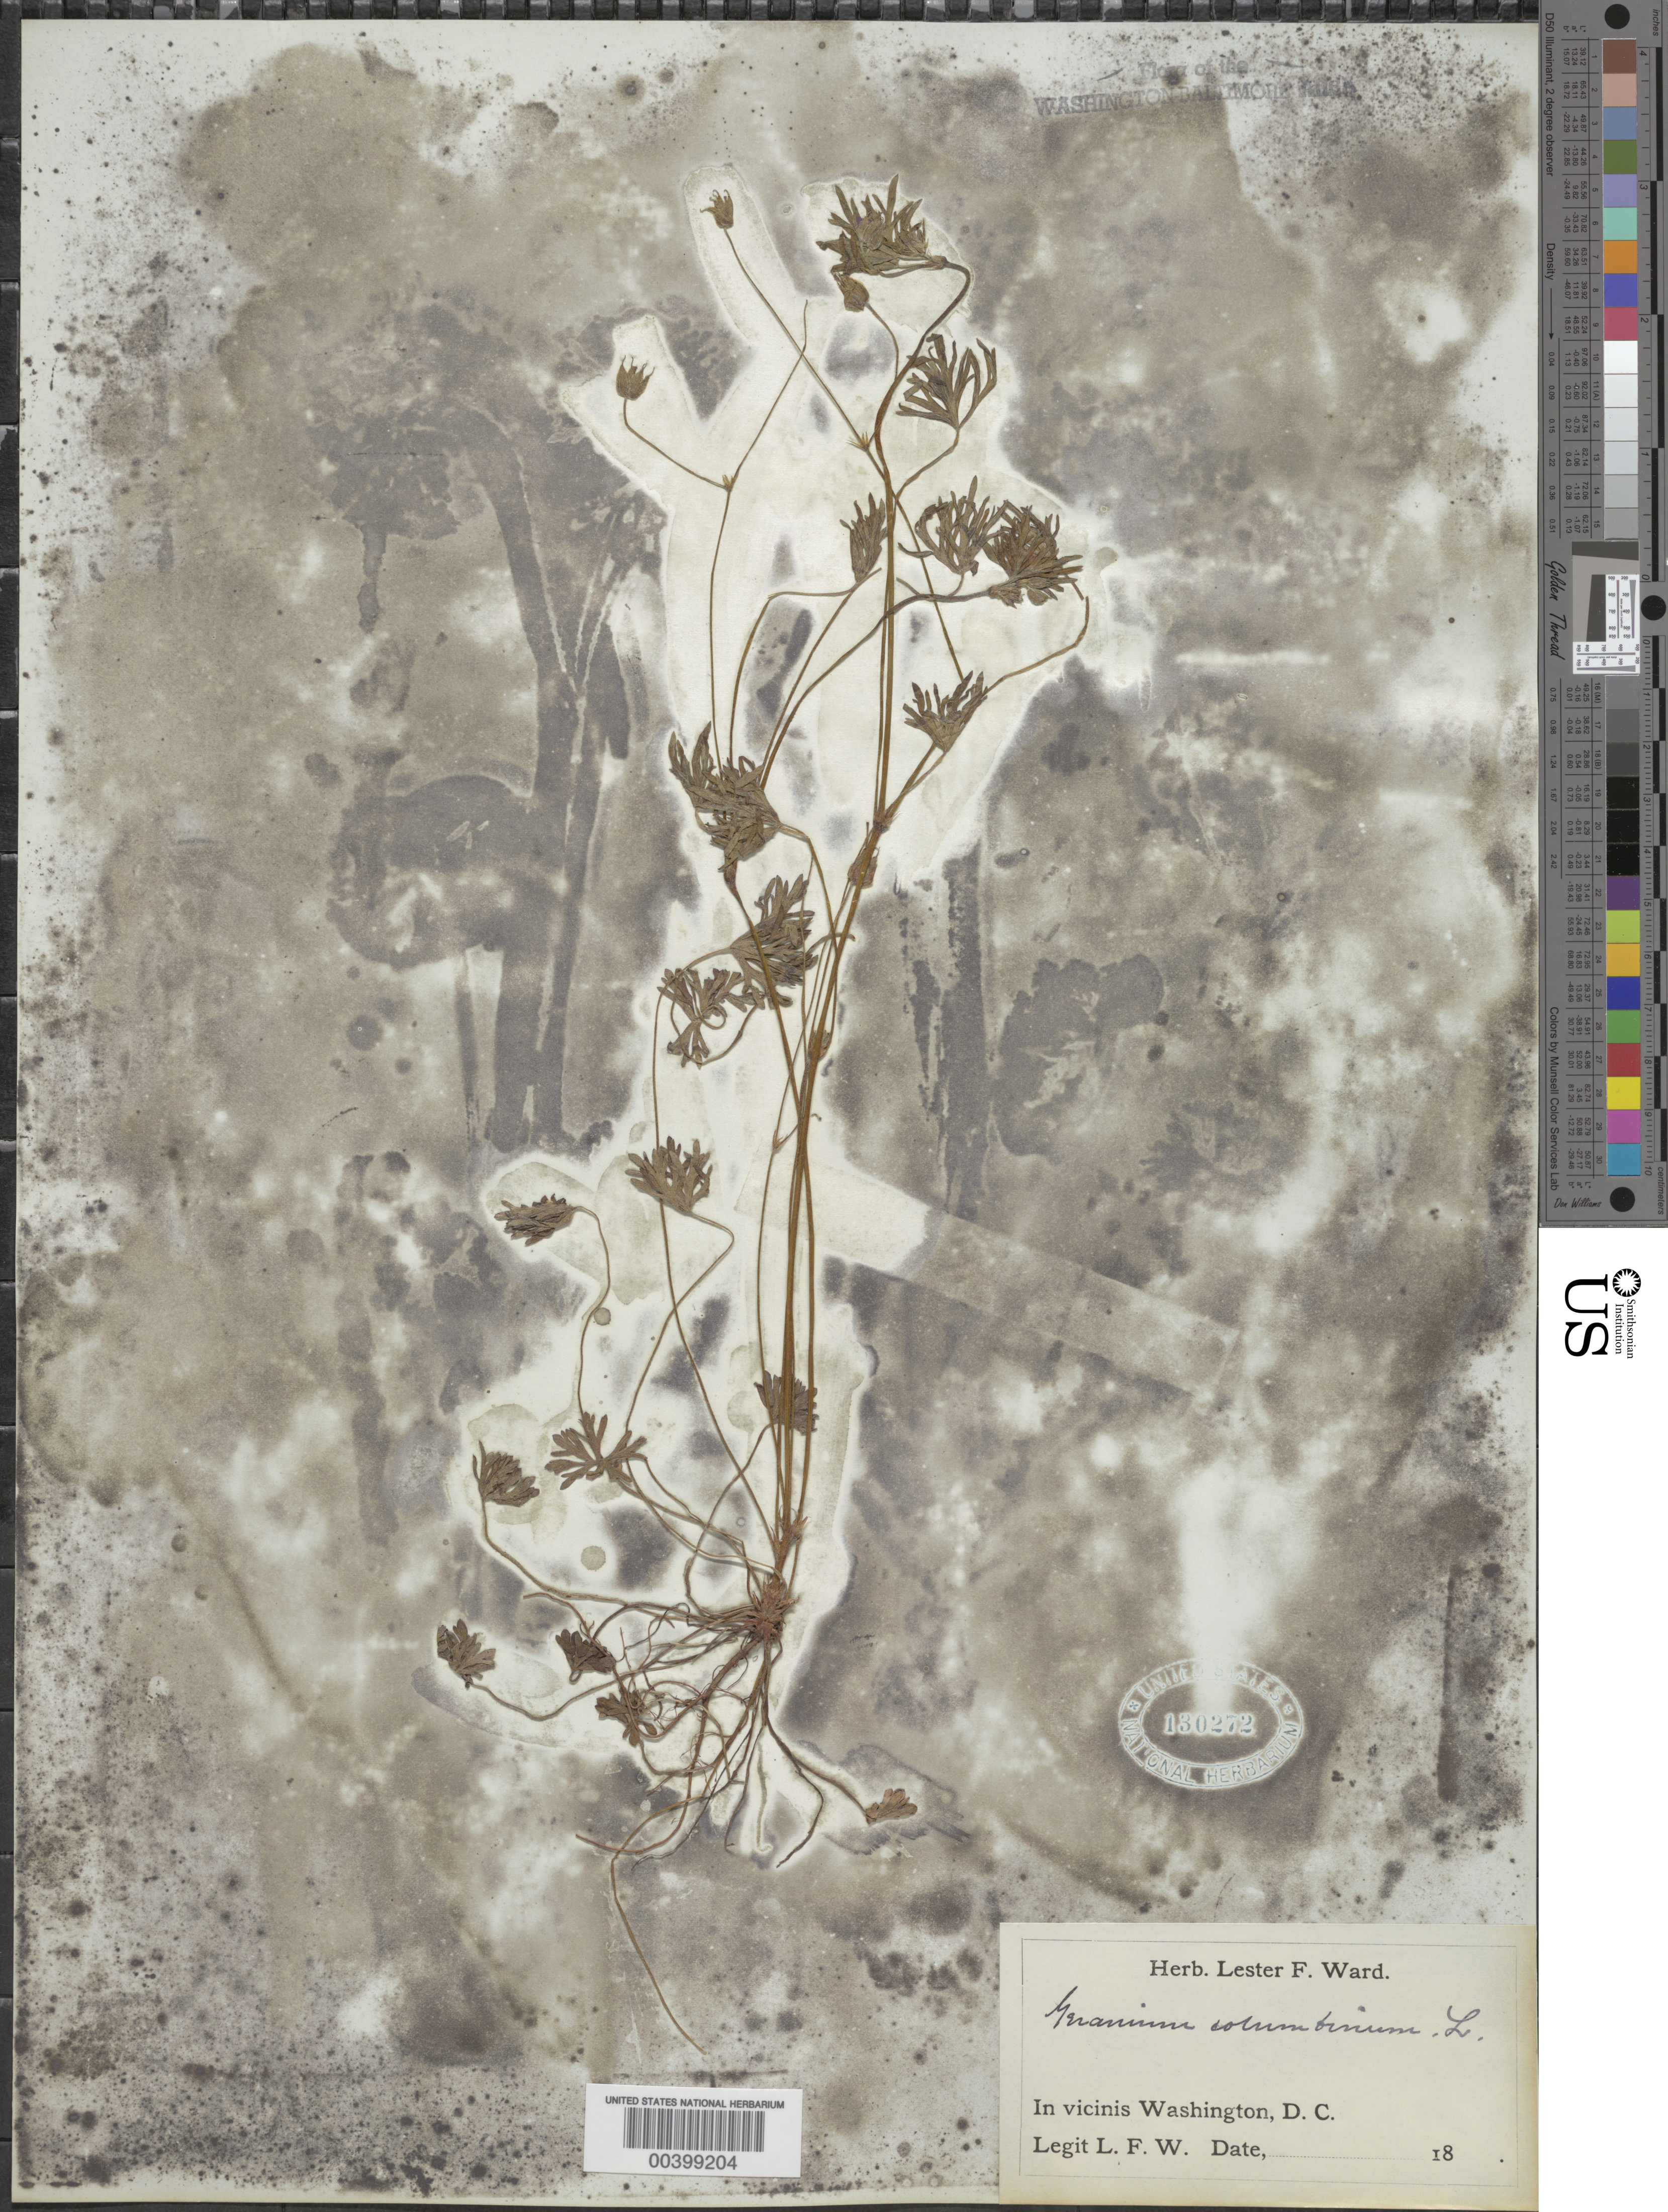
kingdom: Plantae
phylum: Tracheophyta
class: Magnoliopsida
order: Geraniales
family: Geraniaceae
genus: Geranium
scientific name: Geranium columbinum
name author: L.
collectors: L. F. Ward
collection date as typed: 18--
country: United States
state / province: District of Columbia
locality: G.P.W., Washington D.C. area.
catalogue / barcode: US 130272